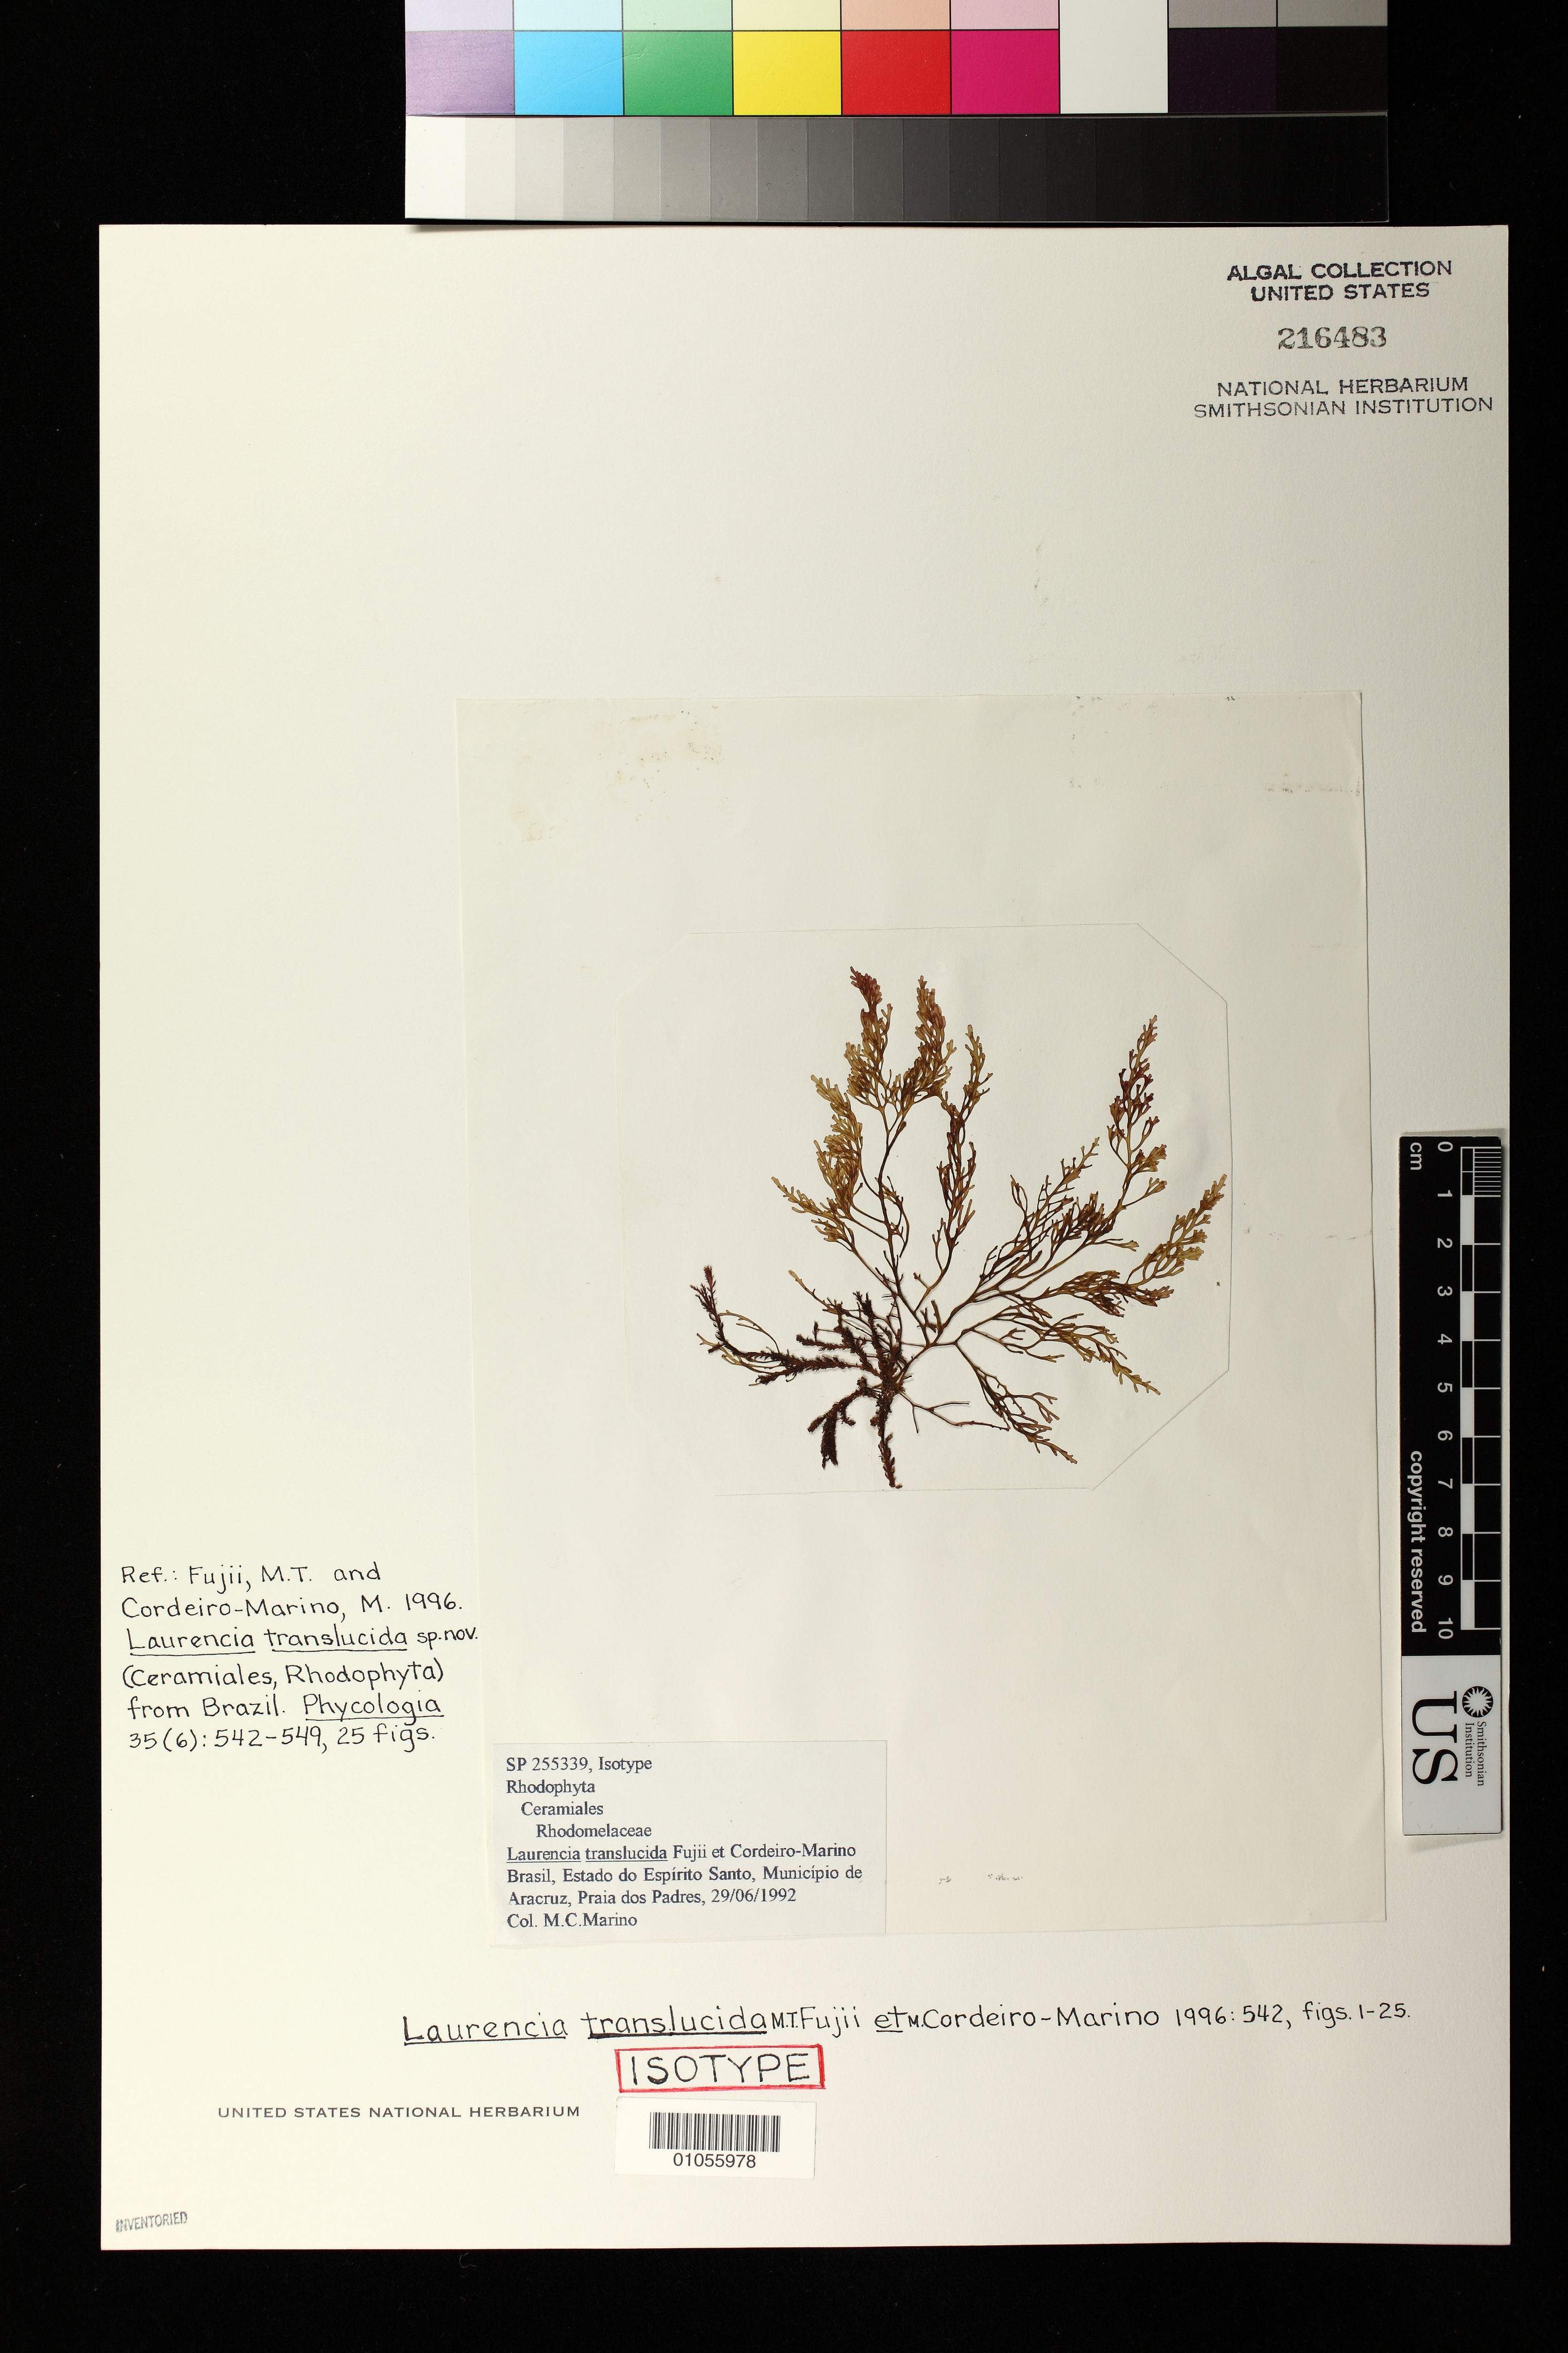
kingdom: Plantae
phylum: Rhodophyta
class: Florideophyceae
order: Ceramiales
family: Rhodomelaceae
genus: Laurencia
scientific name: Laurencia translucida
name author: M.T. Fujii & Cordeiro-Marino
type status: Isotype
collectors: M. Cordeiro-Marino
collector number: SP 255339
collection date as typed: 29 Jun 1992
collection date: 1992-06-29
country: Brazil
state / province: Espírito Santo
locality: Municipio de Aracruz, Praia dos Padres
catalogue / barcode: US 216483